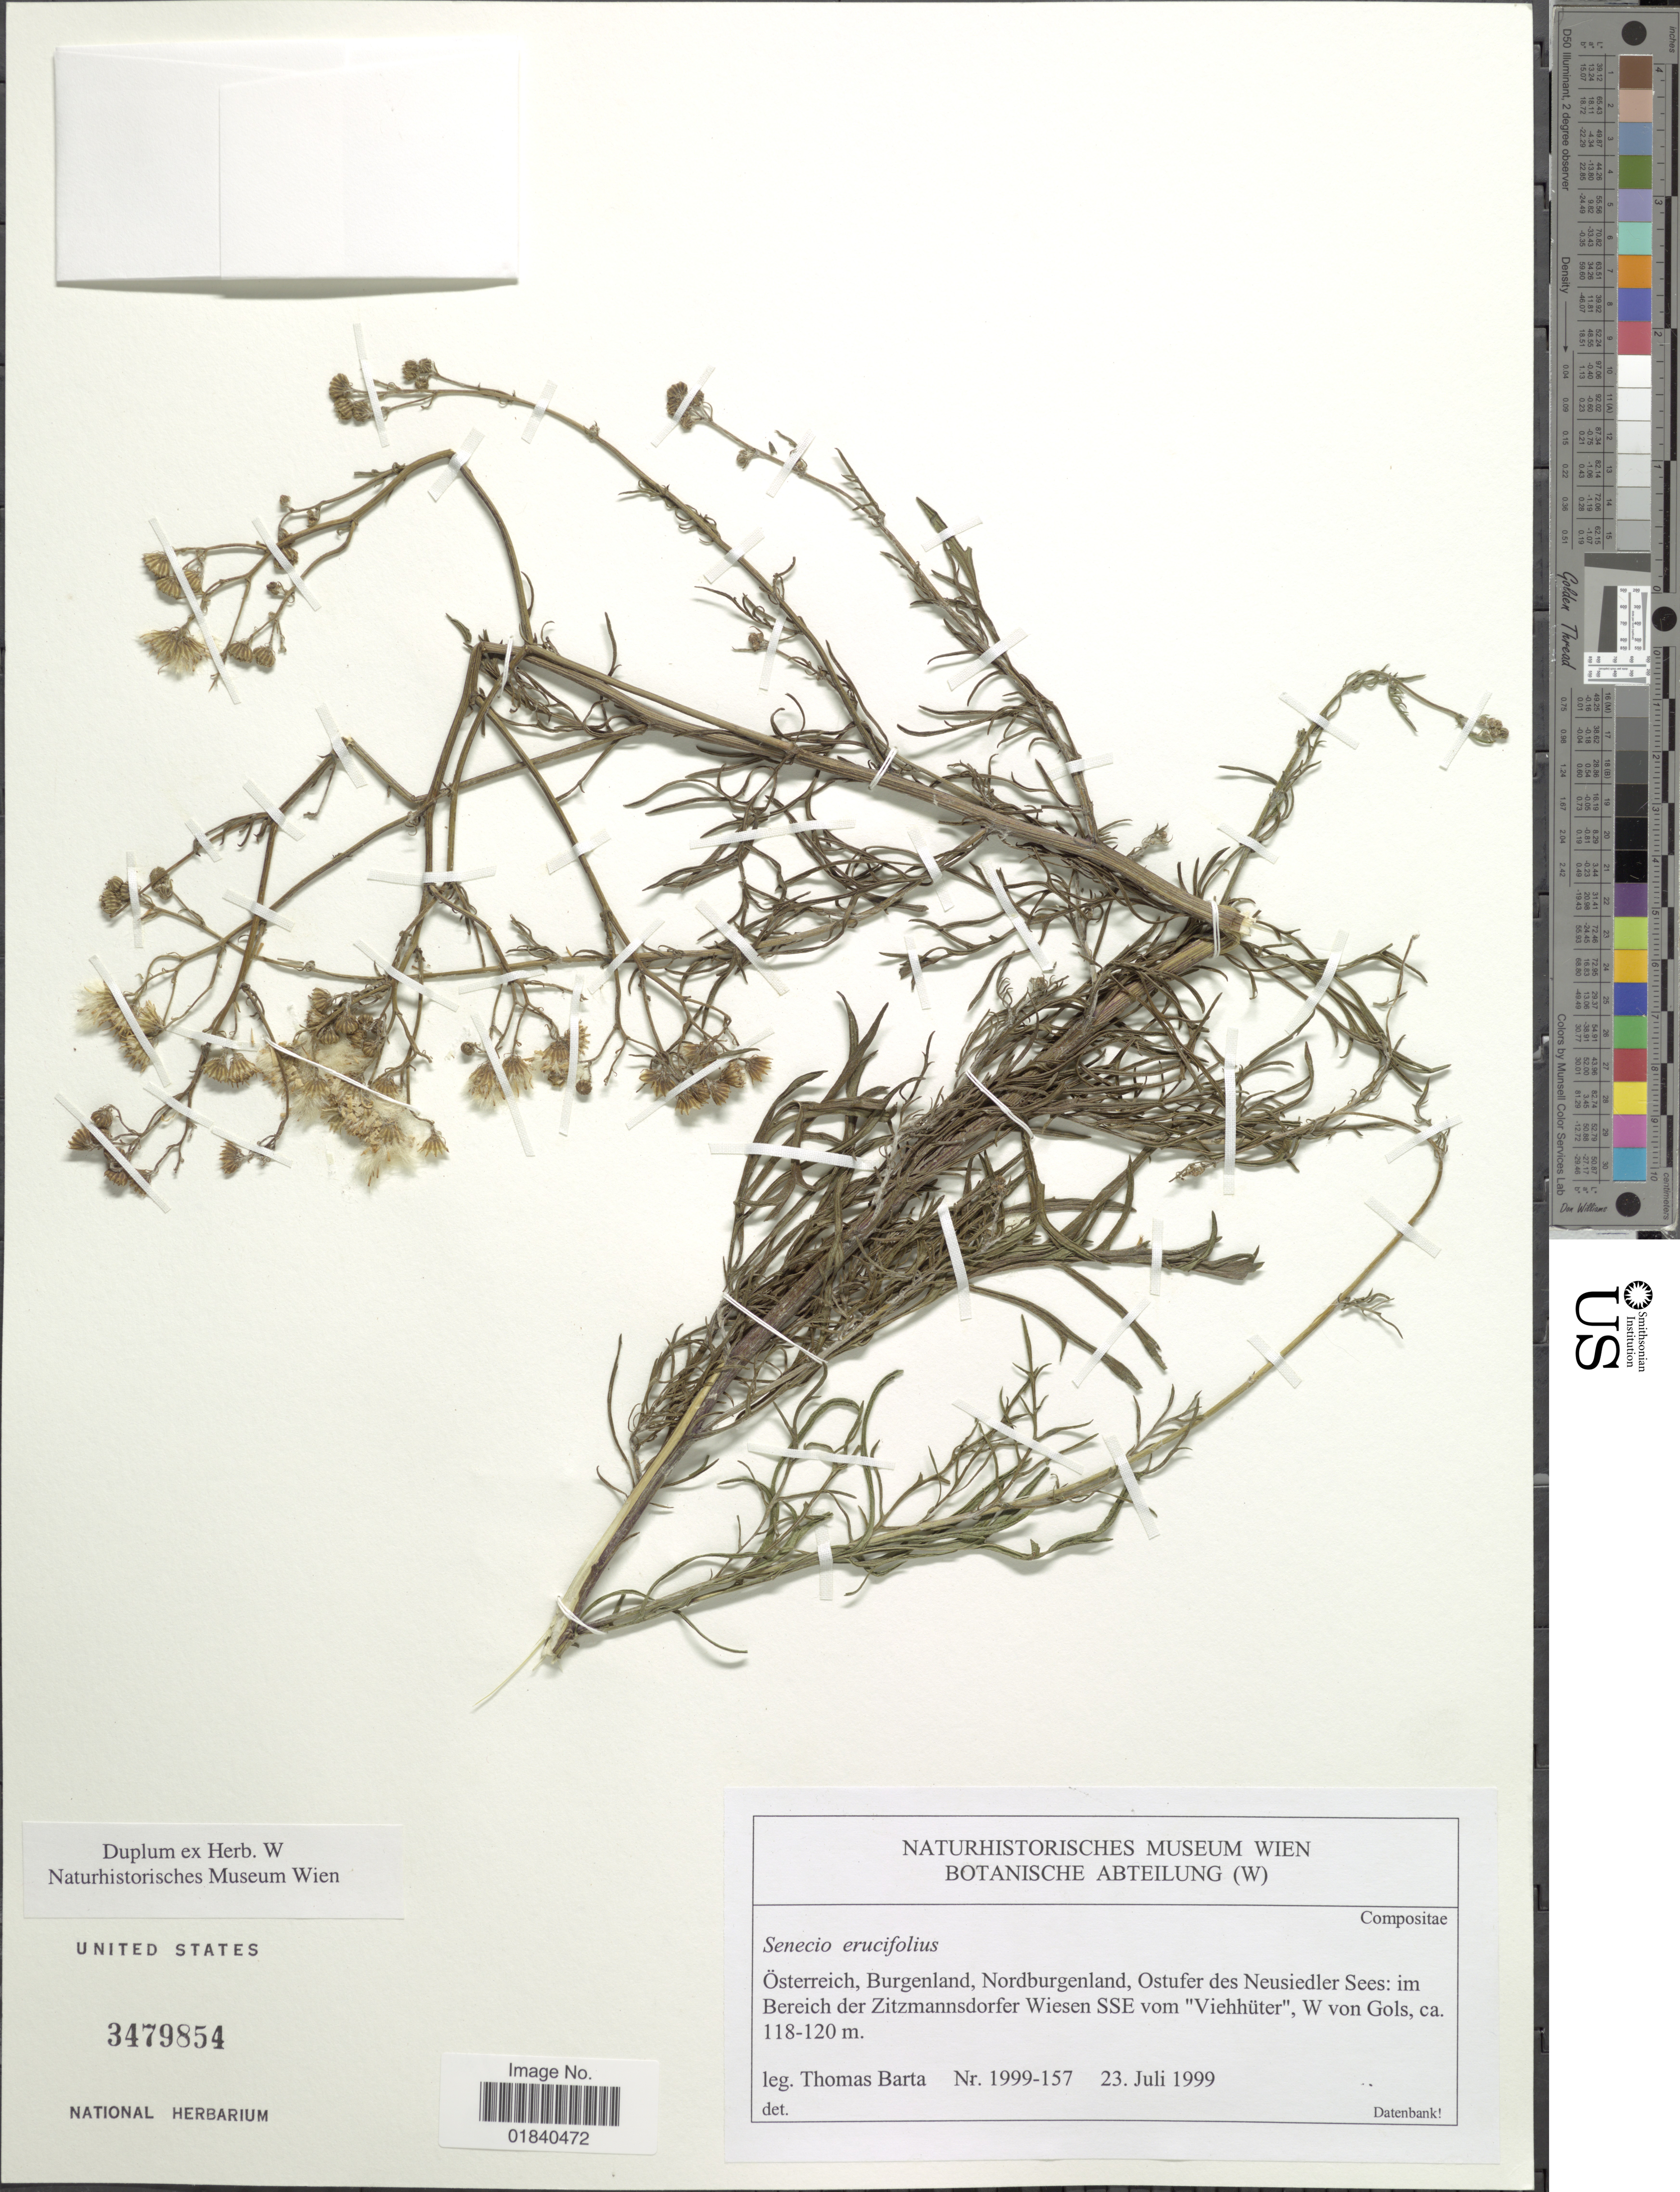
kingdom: Plantae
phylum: Tracheophyta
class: Magnoliopsida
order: Asterales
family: Asteraceae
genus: Jacobaea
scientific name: Jacobaea erucifolia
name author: (L.) G. Gaertn. et al.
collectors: T. Barta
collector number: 1999-157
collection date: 1999-07-23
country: Austria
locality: Osterreichm Burgenland, Nordburgenland, Ostufer des Neusiedler Sees: im Bereich der Zitzmannsdofer Wiesen SSE vom "Viehhuter", W von Gols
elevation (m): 118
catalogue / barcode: US 3479854